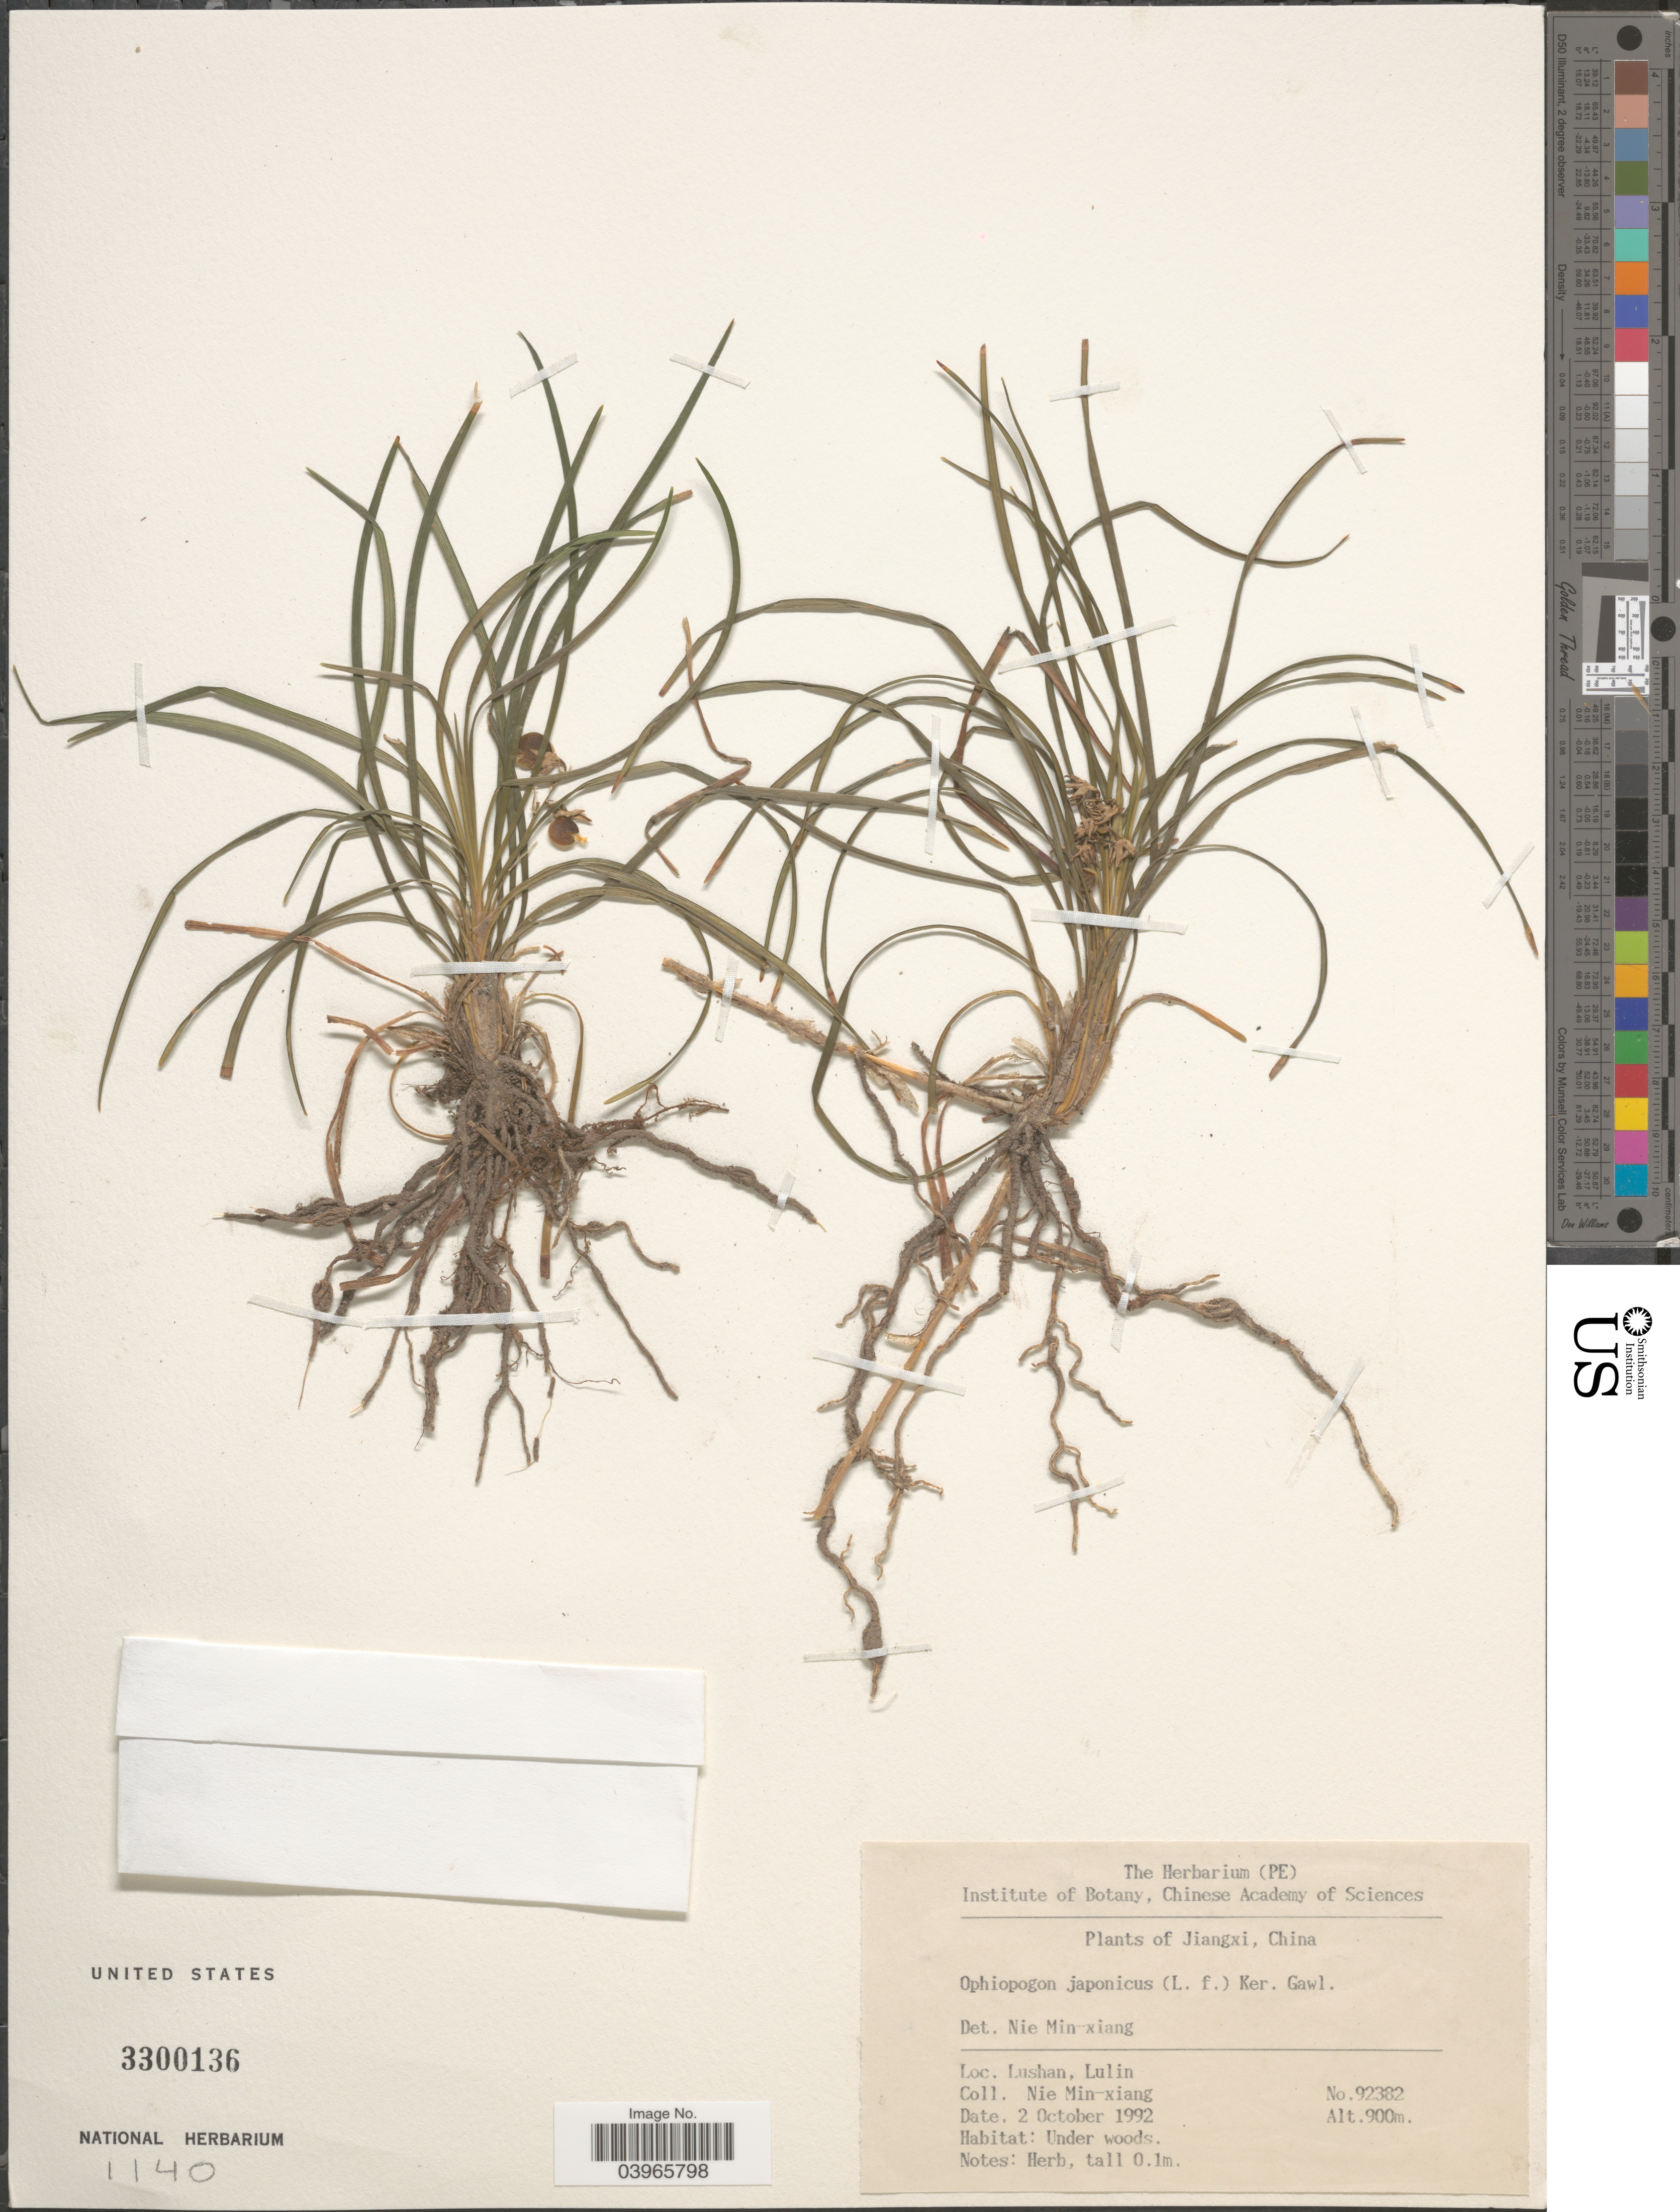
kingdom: Plantae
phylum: Tracheophyta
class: Liliopsida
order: Asparagales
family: Asparagaceae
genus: Ophiopogon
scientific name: Ophiopogon japonicus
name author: (L. f.) Ker Gawl.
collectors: M. Nie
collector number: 92382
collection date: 1992-10-02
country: China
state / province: Jiangxi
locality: Lushan, Lulin.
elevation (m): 900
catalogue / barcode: US 3300136